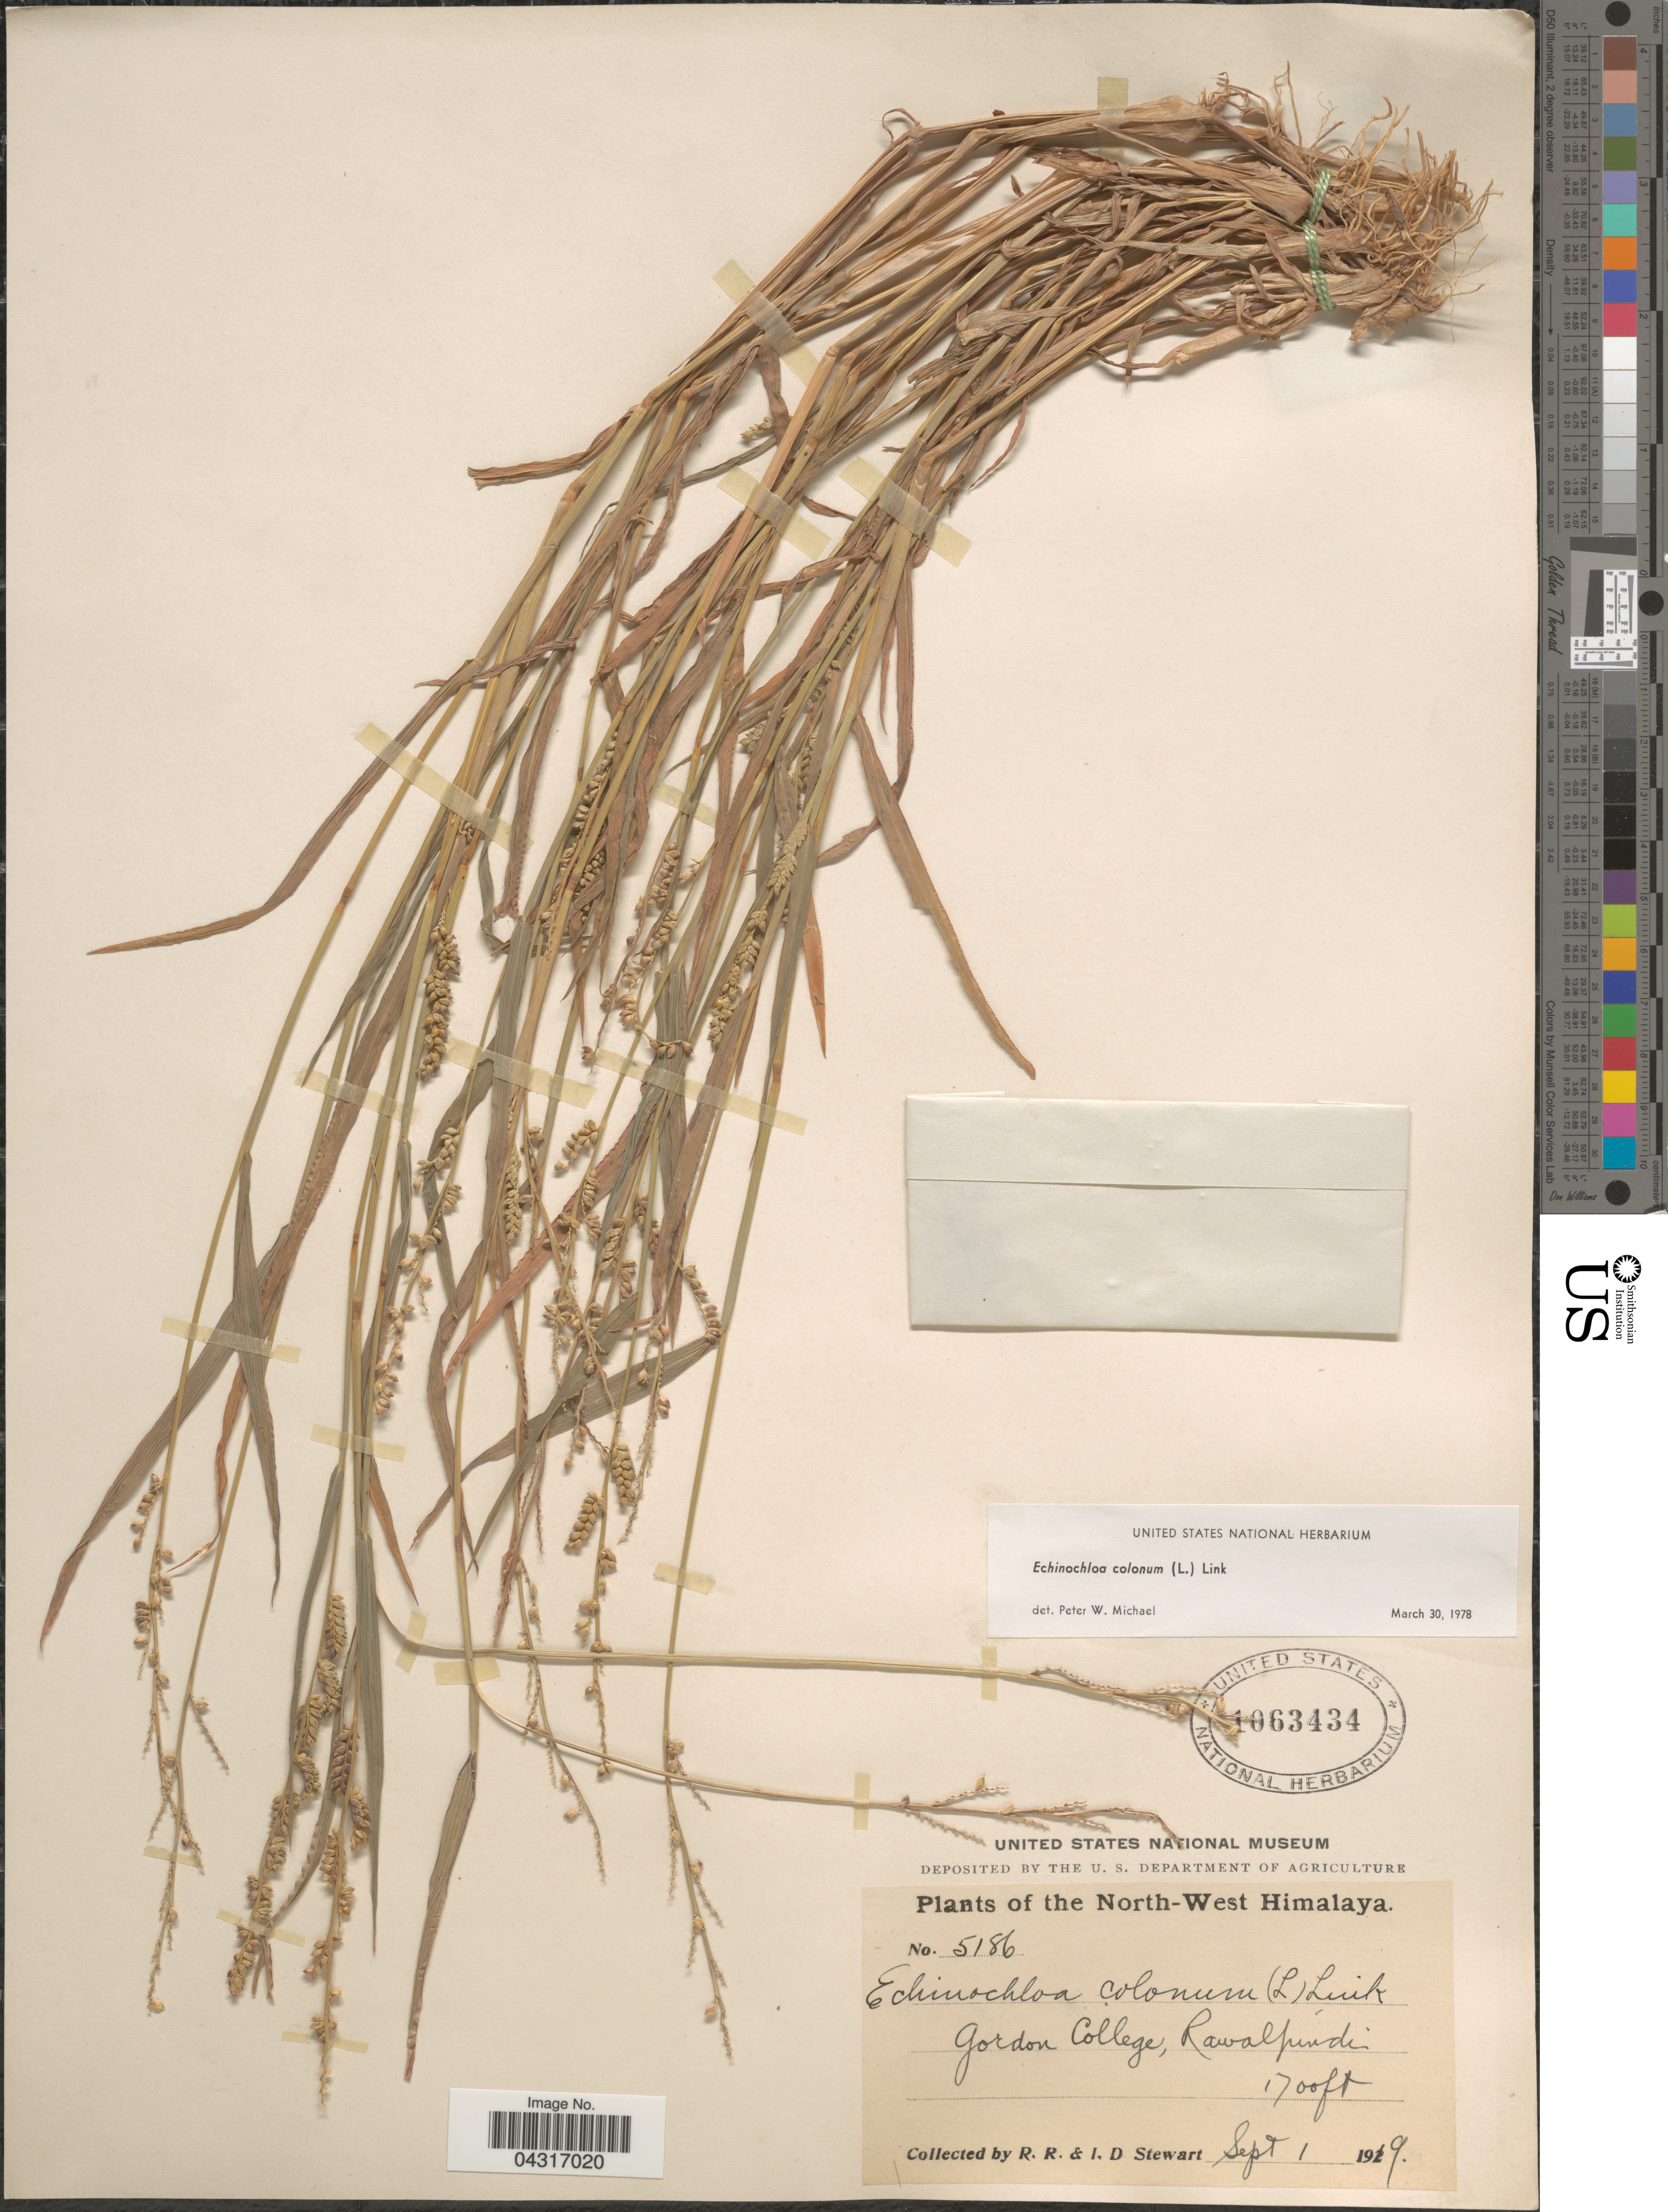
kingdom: Plantae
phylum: Tracheophyta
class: Liliopsida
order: Poales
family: Poaceae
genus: Echinochloa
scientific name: Echinochloa colona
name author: (L.) Link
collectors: R. Stewart & I. Stewart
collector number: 5186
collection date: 1919-09-01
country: Pakistan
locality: The North-West Himalaya. Gordon College, Rawalpindi.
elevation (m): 518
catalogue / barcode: US 1063434